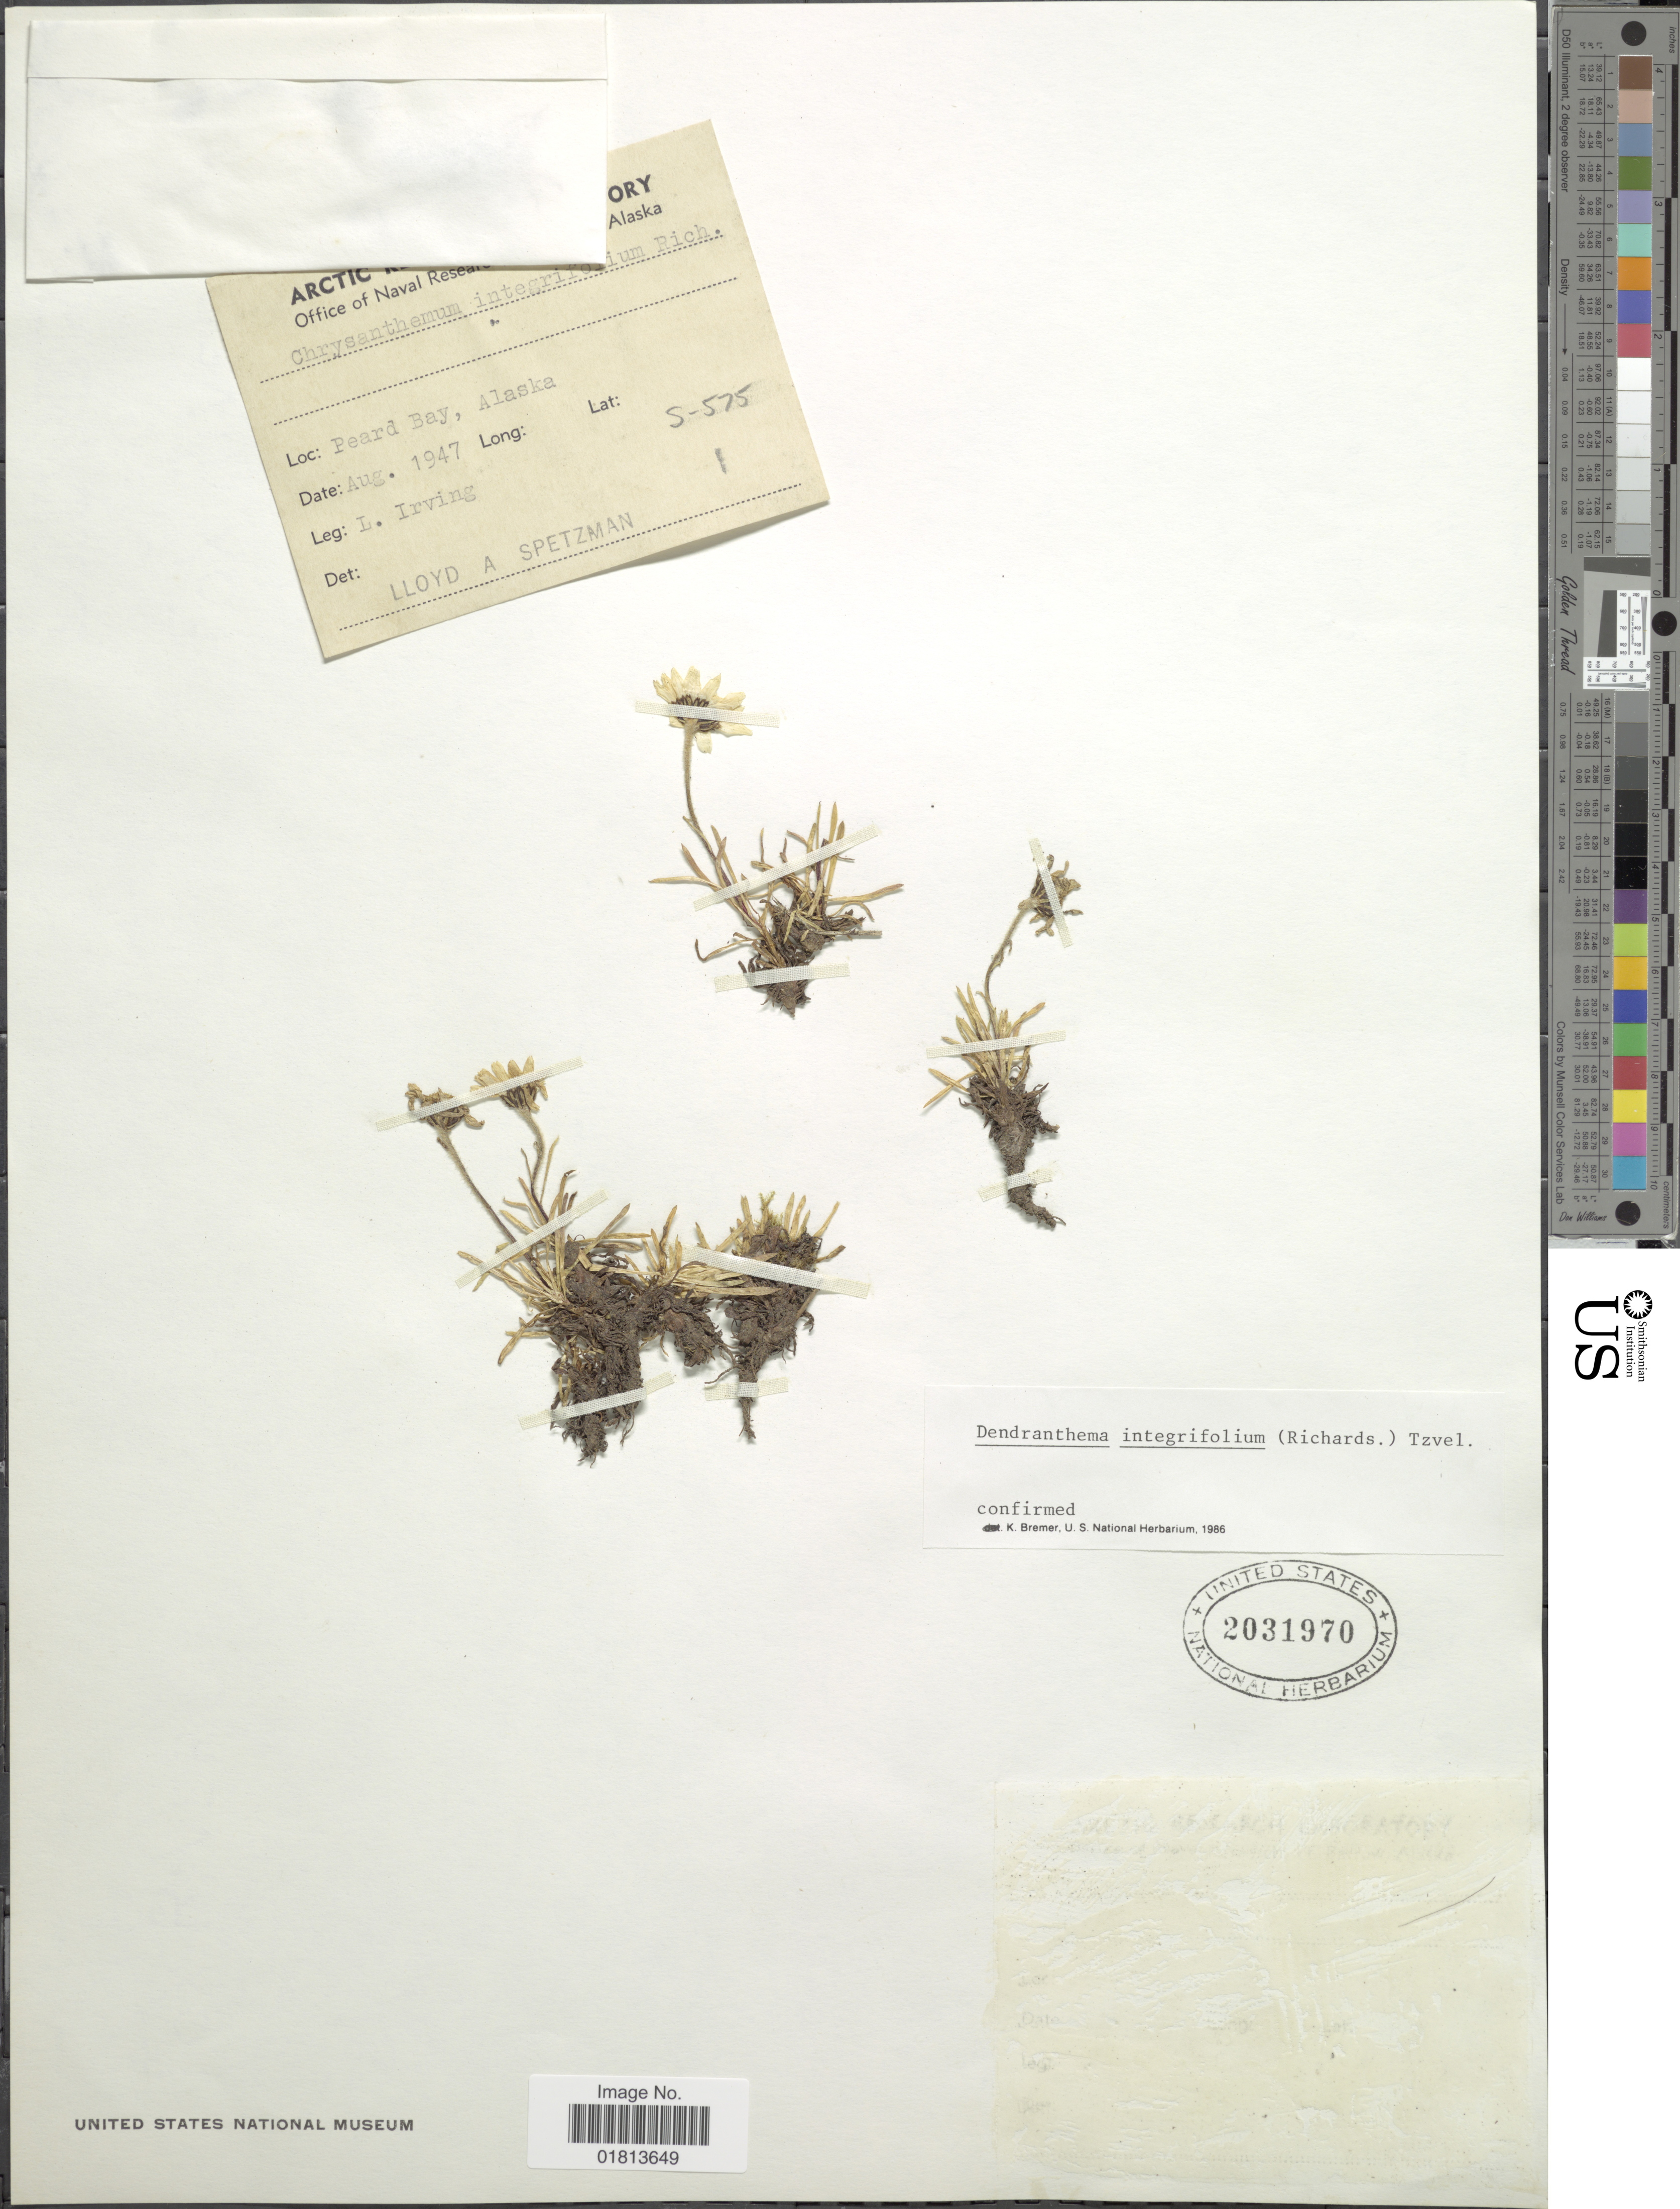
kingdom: Plantae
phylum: Tracheophyta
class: Magnoliopsida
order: Asterales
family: Asteraceae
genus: Dendranthema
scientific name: Dendranthema integrifolium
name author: (Richardson) Tzvelev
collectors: L. Irving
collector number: S-575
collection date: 1947-08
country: United States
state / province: Alaska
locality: Peard Bay, Alaska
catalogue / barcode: US 2031970